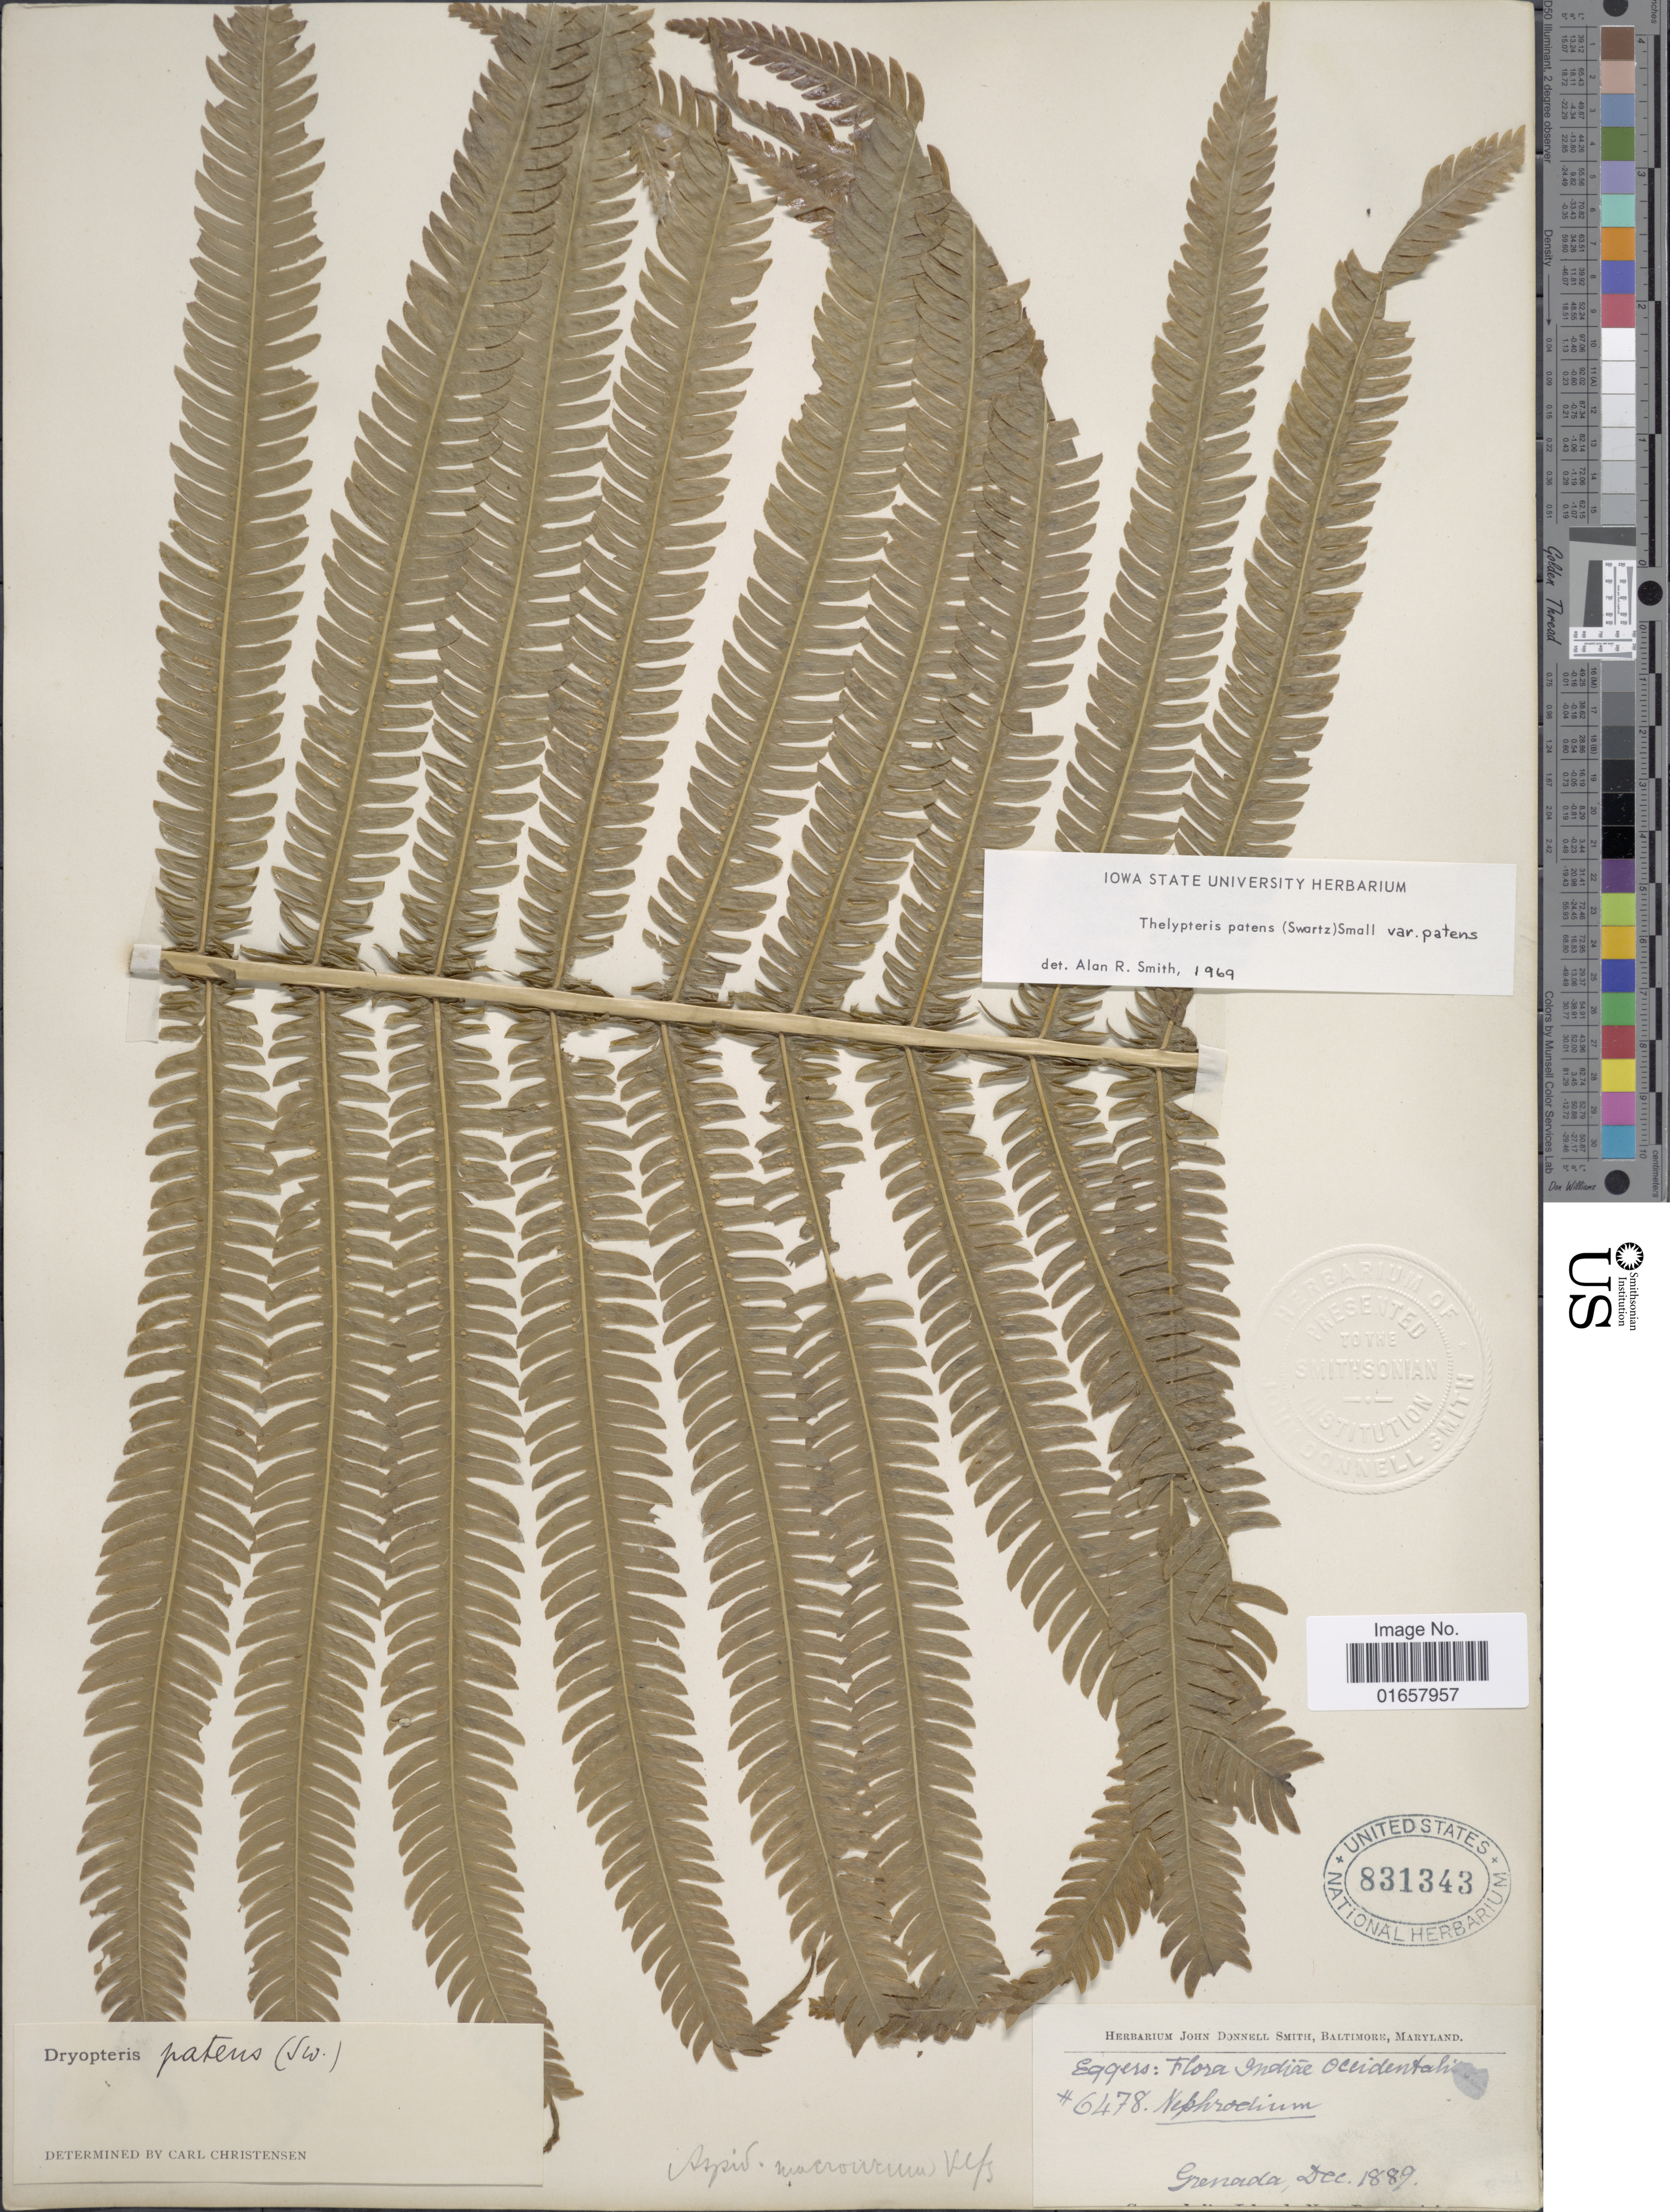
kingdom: Plantae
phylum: Tracheophyta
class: Polypodiopsida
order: Polypodiales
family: Thelypteridaceae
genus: Christella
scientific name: Christella patens var. patens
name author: (Sw.) Holttum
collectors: -. Eggers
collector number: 6478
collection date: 1889-12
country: Grenada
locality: Indiae Occidentali, Grenada.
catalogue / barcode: US 831343